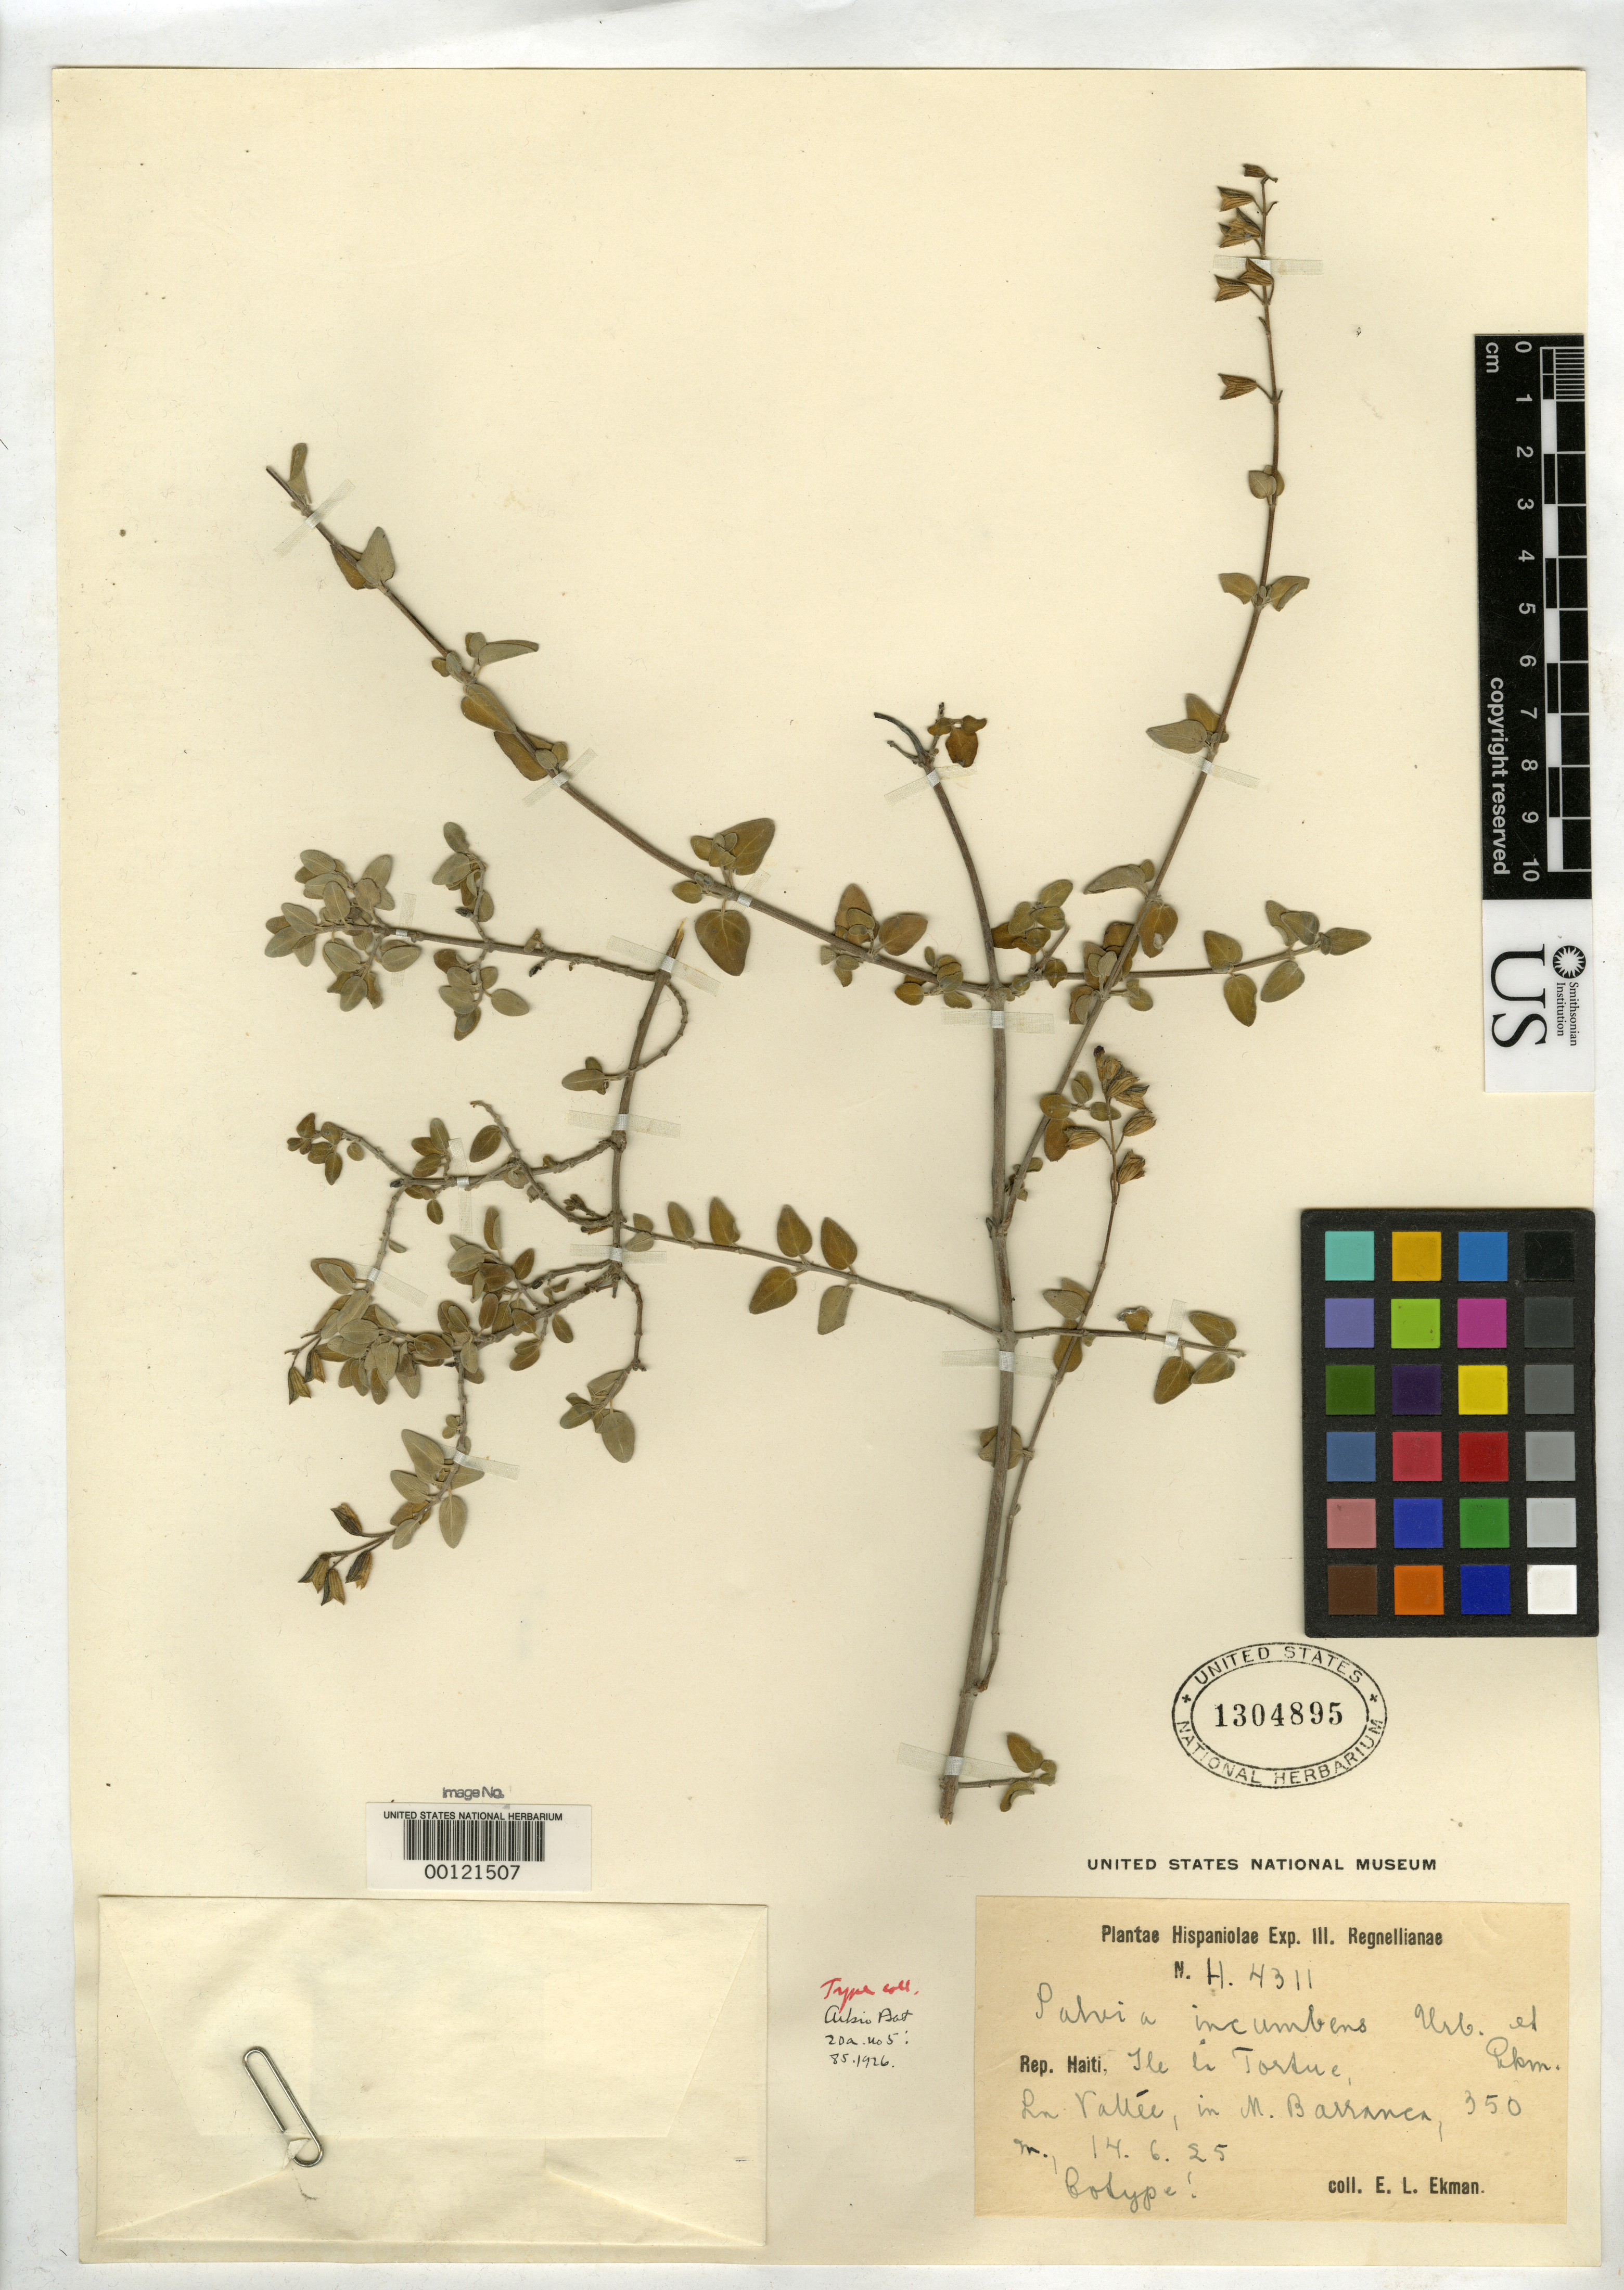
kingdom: Plantae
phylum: Tracheophyta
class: Magnoliopsida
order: Lamiales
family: Lamiaceae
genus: Salvia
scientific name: Salvia incumbens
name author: Urb. & Ekman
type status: Isotype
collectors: E. L. Ekman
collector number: H4311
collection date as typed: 14 Jun 1925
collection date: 1925-06-14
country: Haiti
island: Hispaniola Island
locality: Presquile du Nord-Ouest.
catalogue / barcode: US 1304895